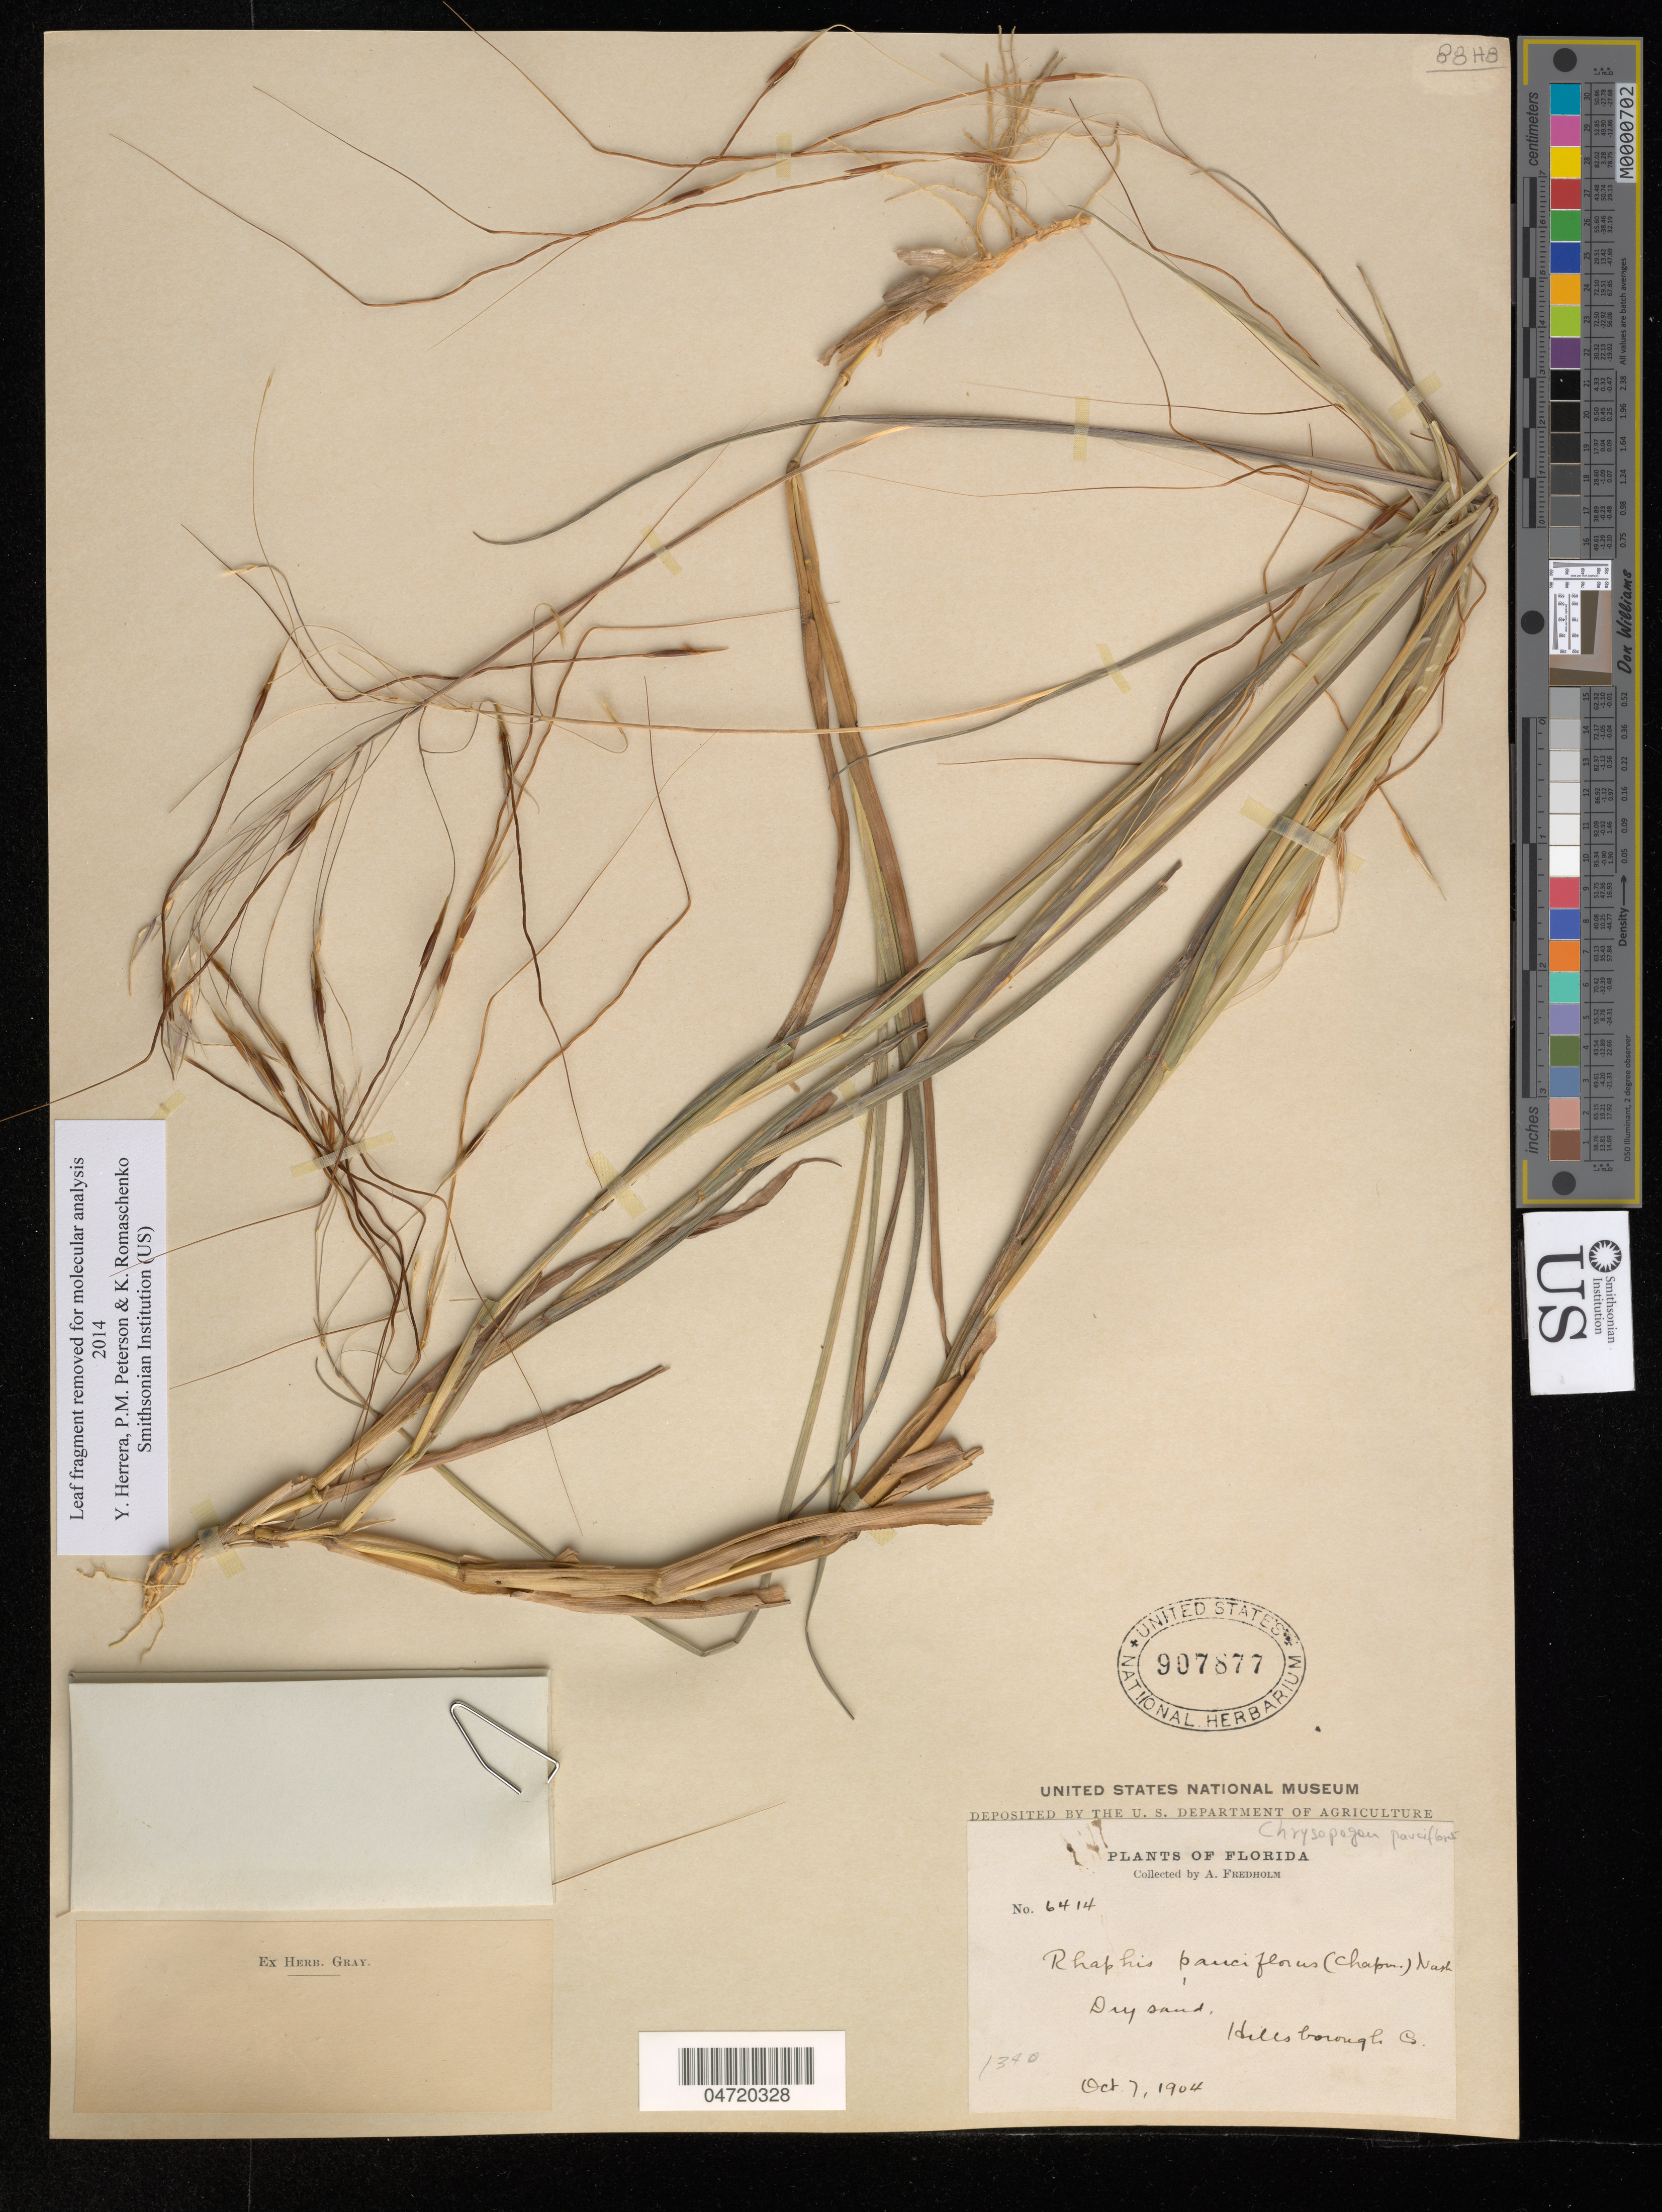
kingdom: Plantae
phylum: Tracheophyta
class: Liliopsida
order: Poales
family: Poaceae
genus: Chrysopogon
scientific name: Chrysopogon pauciflorus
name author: (Chapm.) Benth. ex Vasey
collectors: A. Fredholm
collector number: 6414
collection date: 1904-10-07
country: United States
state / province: Florida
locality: Hillsborough Co.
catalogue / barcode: US 907877